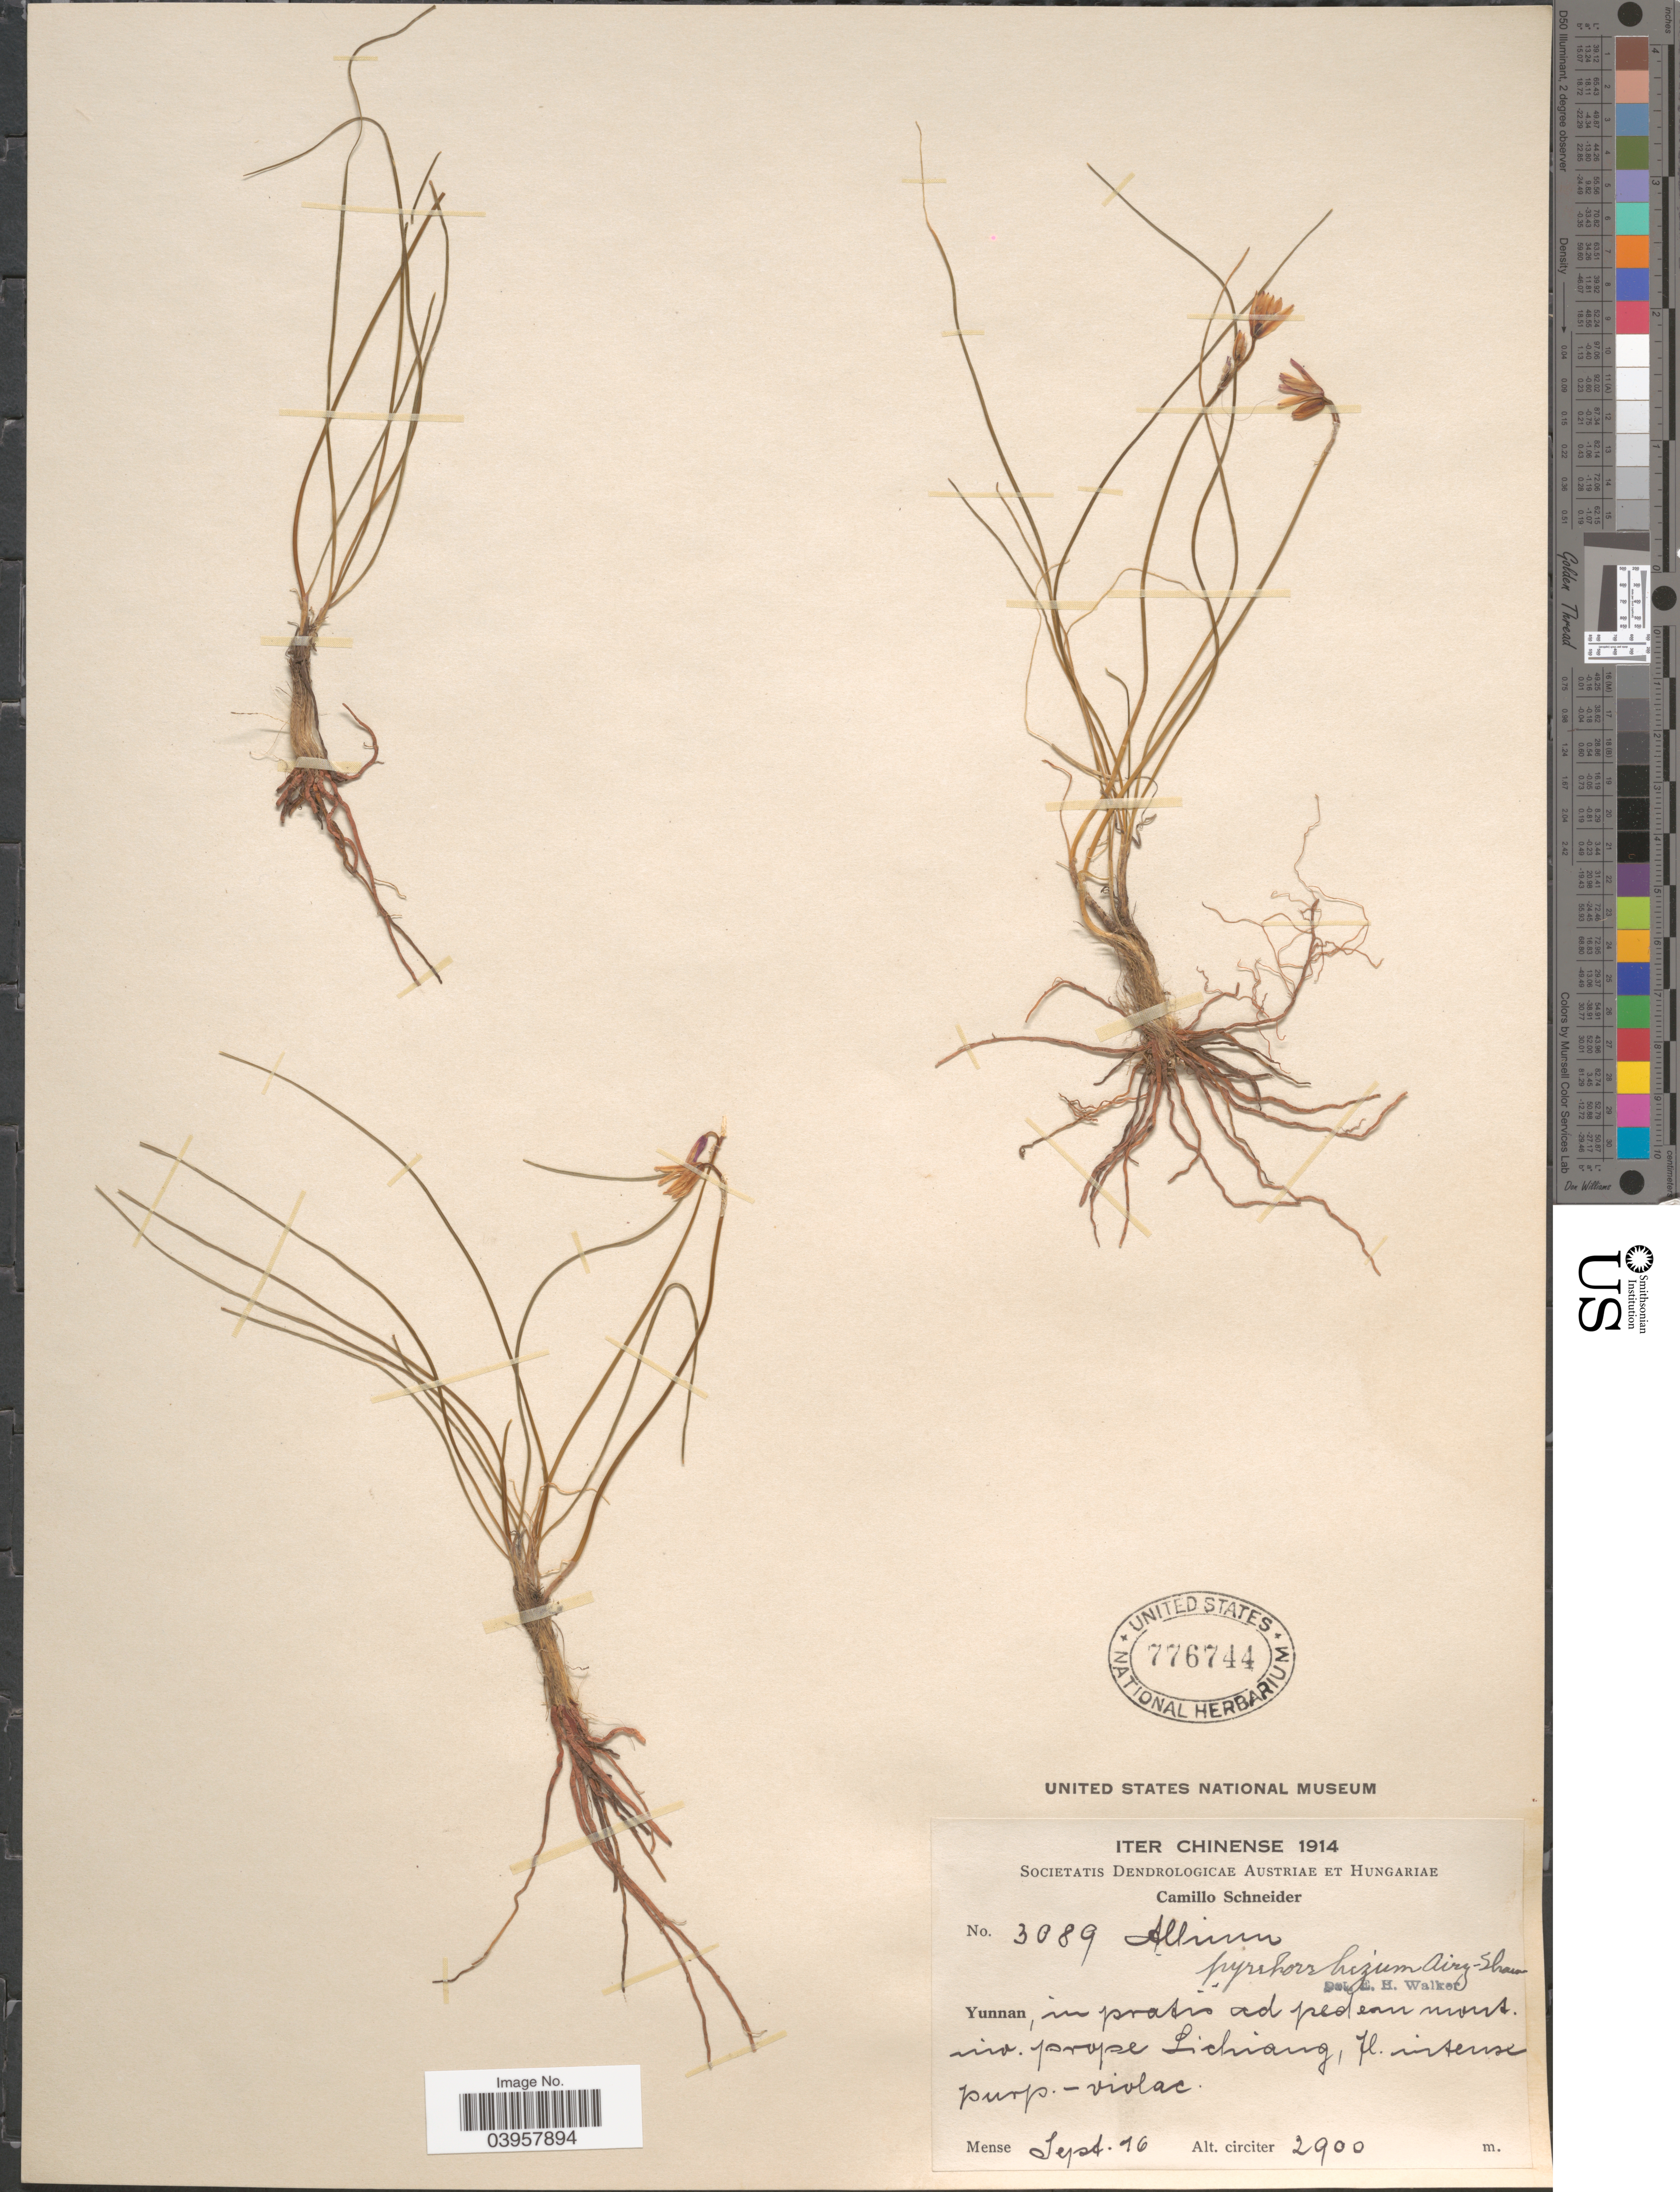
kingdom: Plantae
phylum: Tracheophyta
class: Liliopsida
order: Asparagales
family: Amaryllidaceae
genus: Allium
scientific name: Allium pyrrhorrhizum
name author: Airy Shaw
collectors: C. K. Schneider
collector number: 3089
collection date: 1914-09-16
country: China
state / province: Yunnan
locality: In pratis ad pedem mont. inv. prope Lichiang.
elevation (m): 2900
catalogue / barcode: US 776744